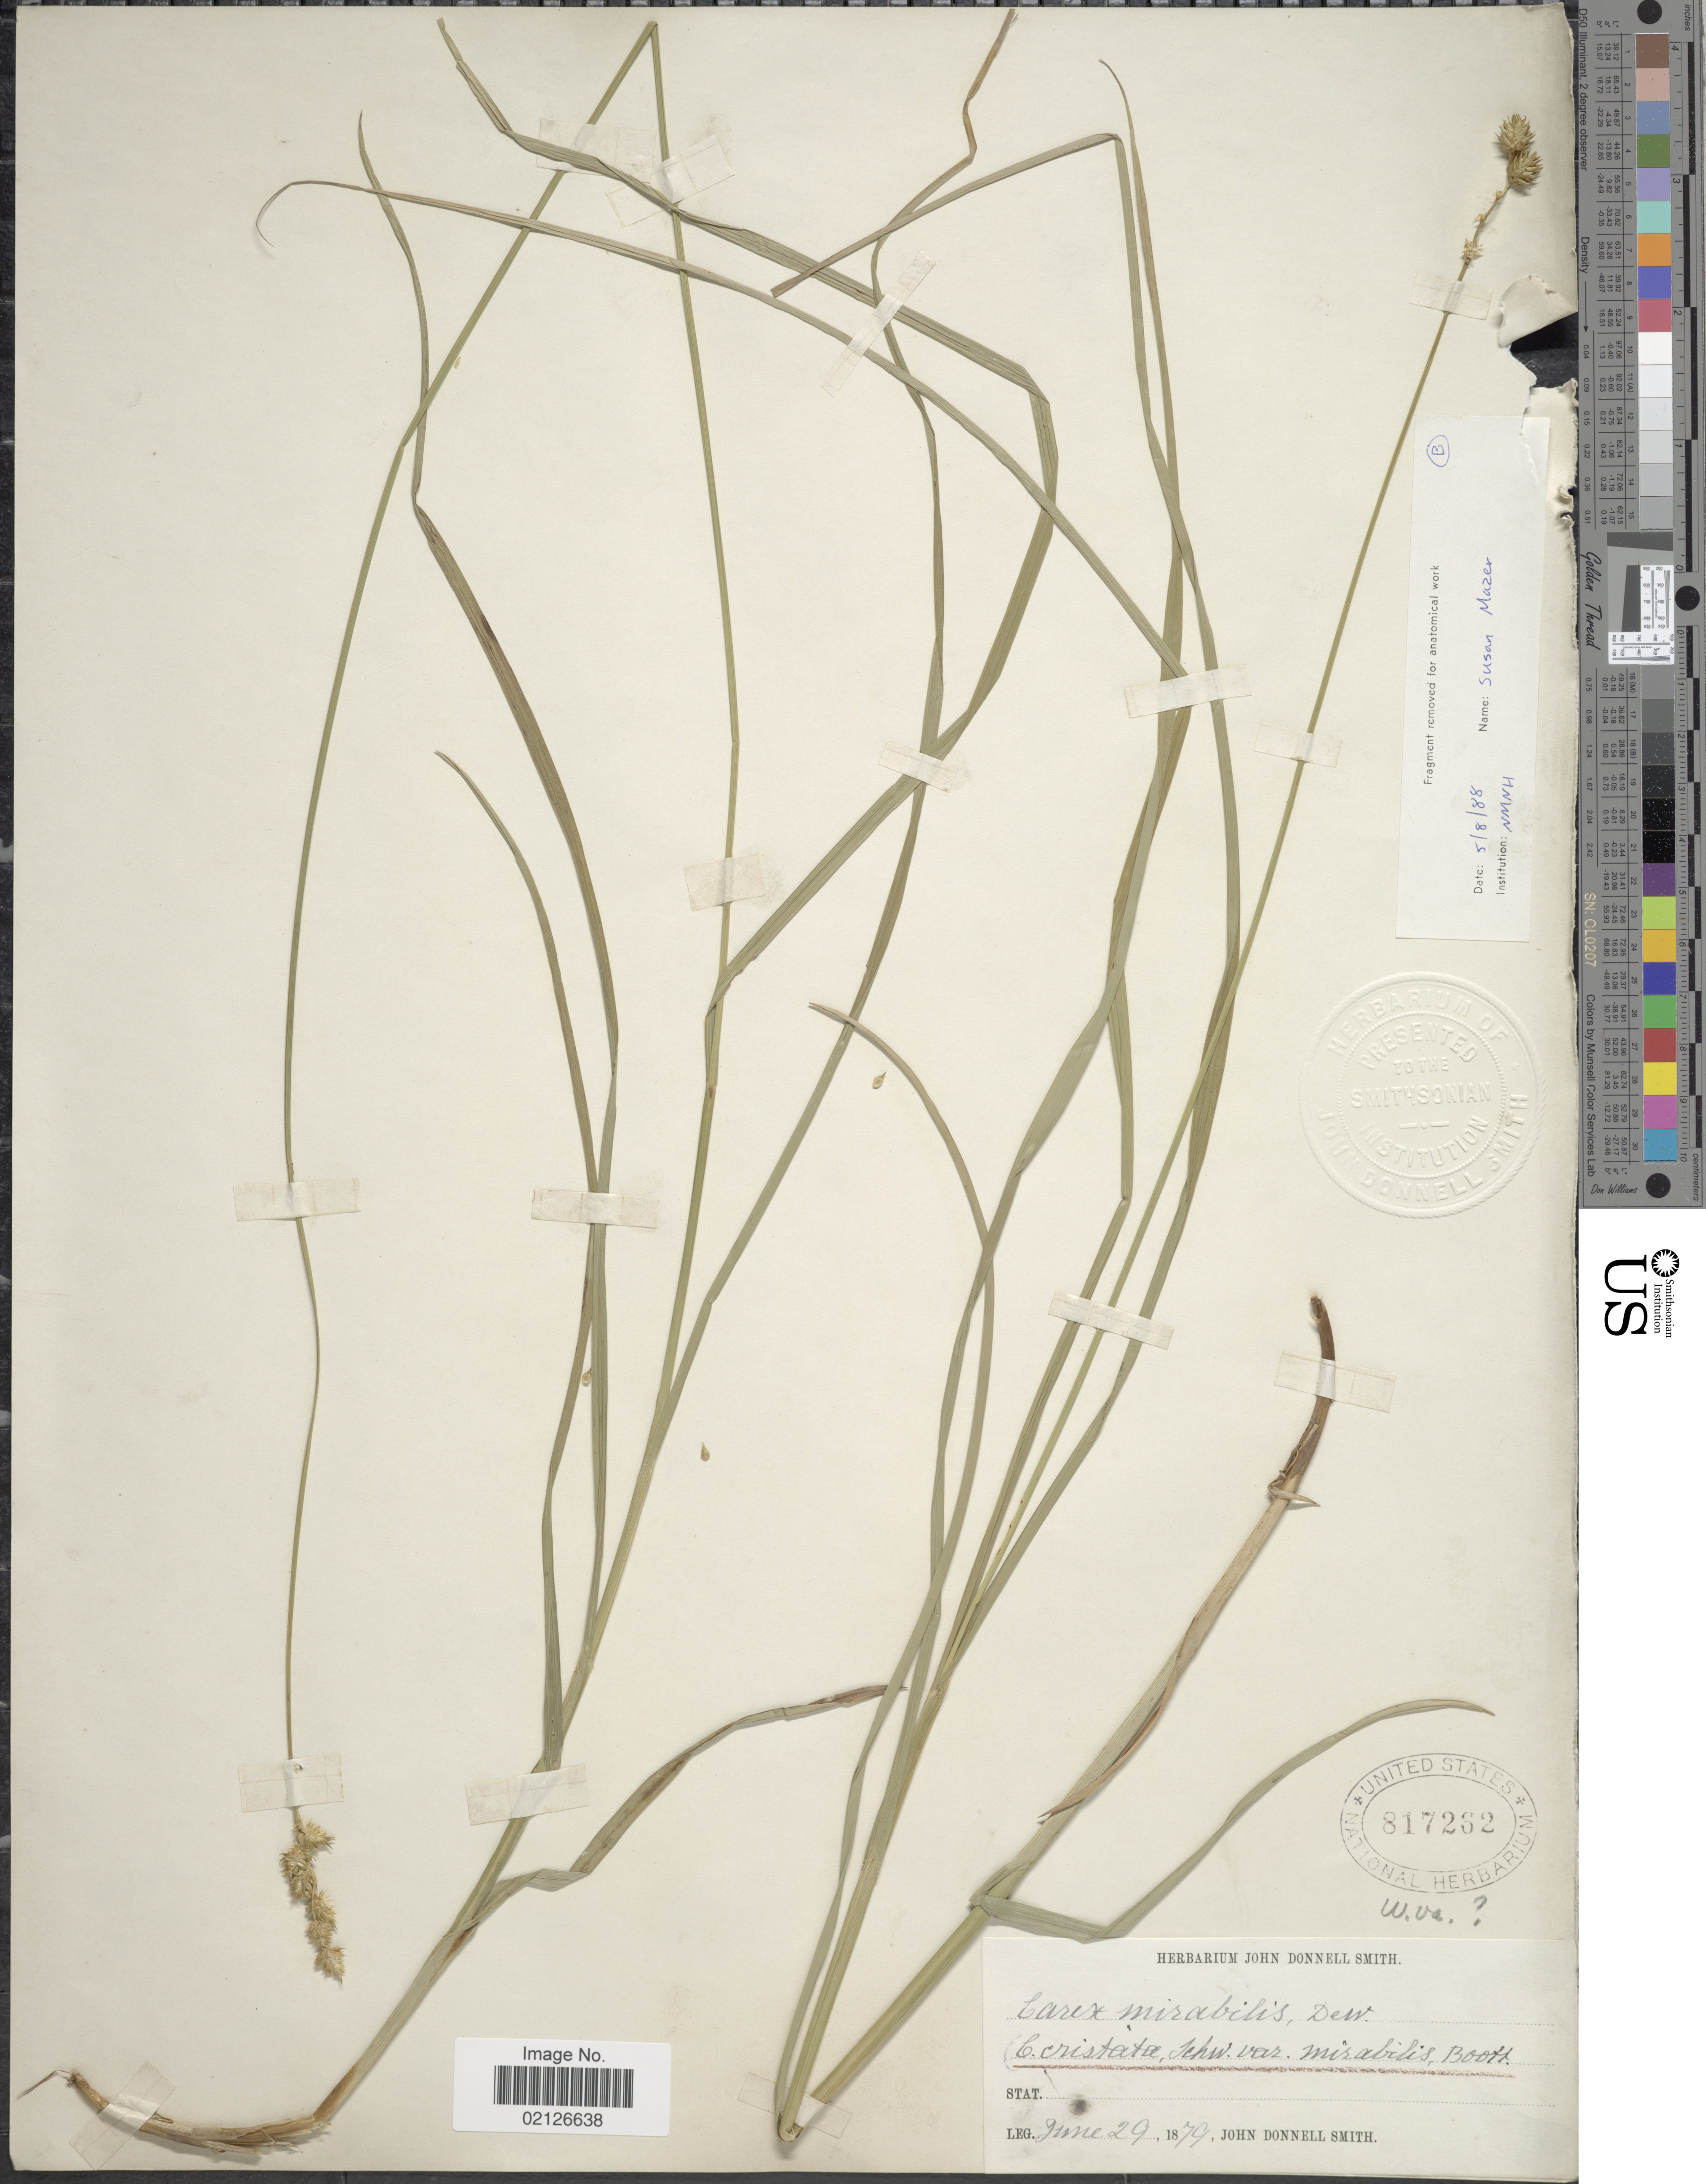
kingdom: Plantae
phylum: Tracheophyta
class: Liliopsida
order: Poales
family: Cyperaceae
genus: Carex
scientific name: Carex normalis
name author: Mack.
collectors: J. Donnell Smith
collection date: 1879-06-29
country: United States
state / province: West Virginia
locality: W.Va. [unsure placement]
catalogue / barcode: US 817262